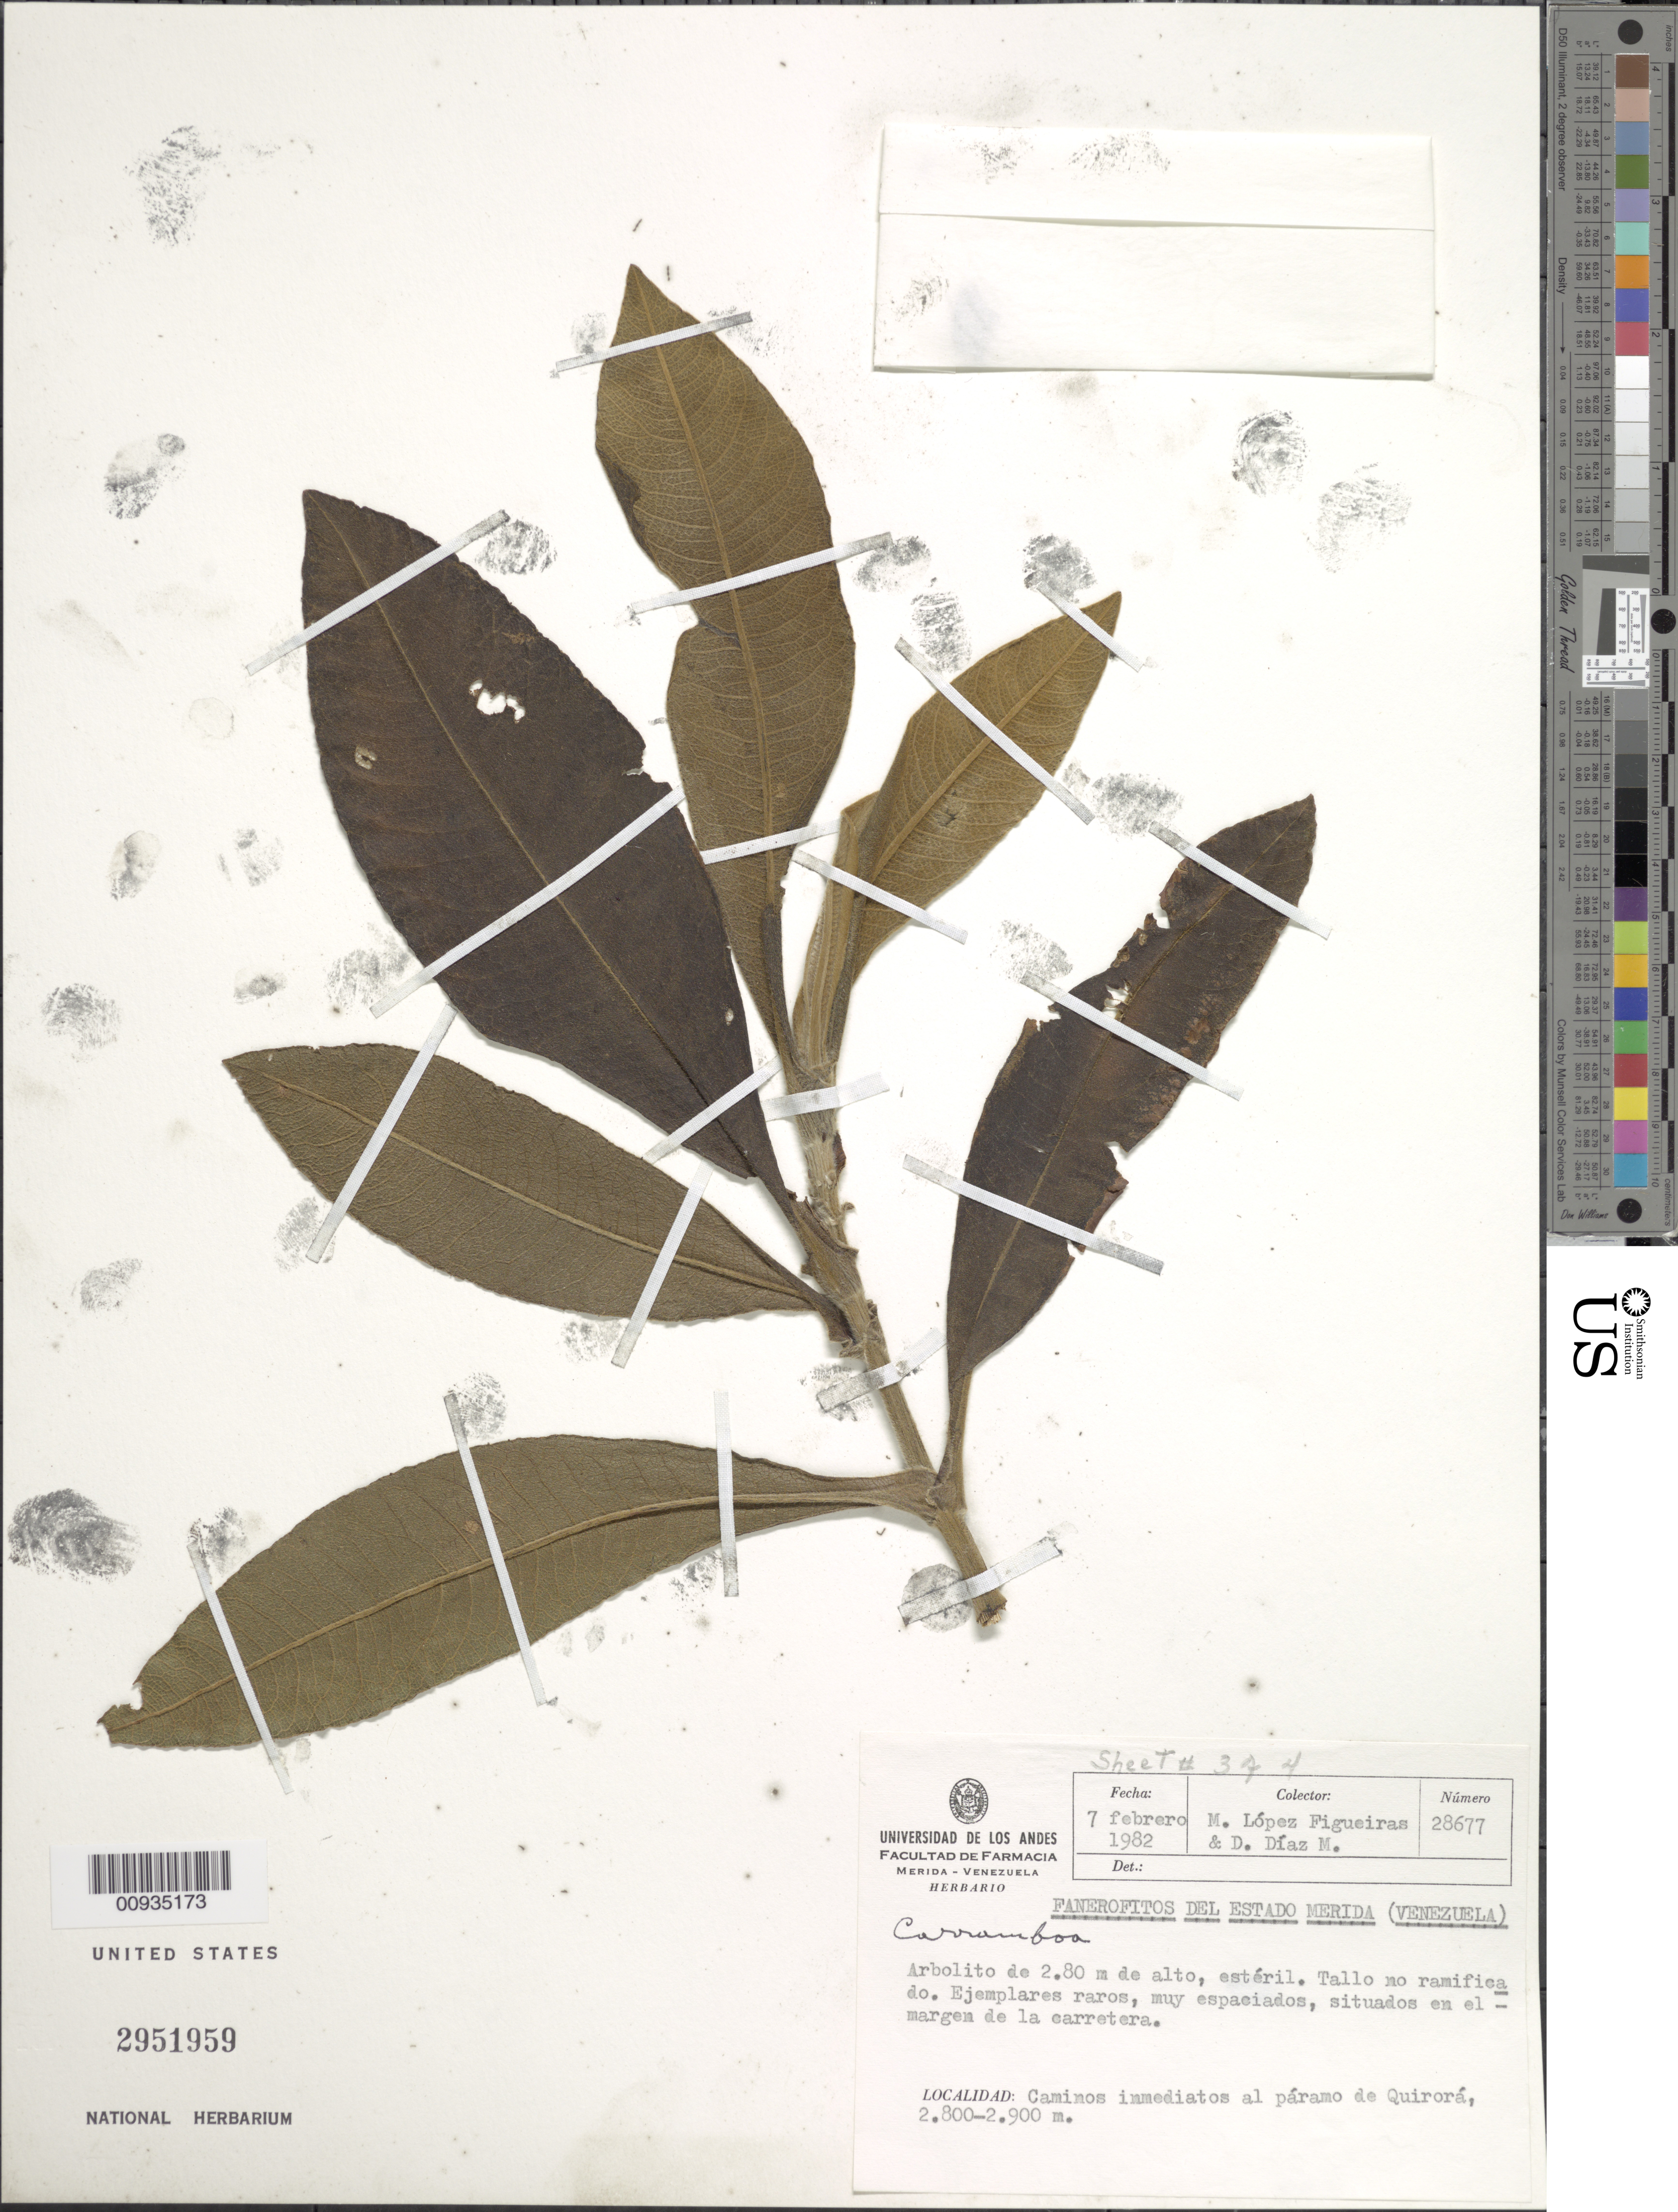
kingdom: Plantae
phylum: Tracheophyta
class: Magnoliopsida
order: Asterales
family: Asteraceae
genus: Carramboa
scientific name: Carramboa sp.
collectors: M. López Figueiras & D. Díaz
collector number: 28677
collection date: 1982-02-07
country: Venezuela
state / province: Mérida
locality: Caminos inmediatos al paramo de Quirera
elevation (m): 2800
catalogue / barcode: US 2951959